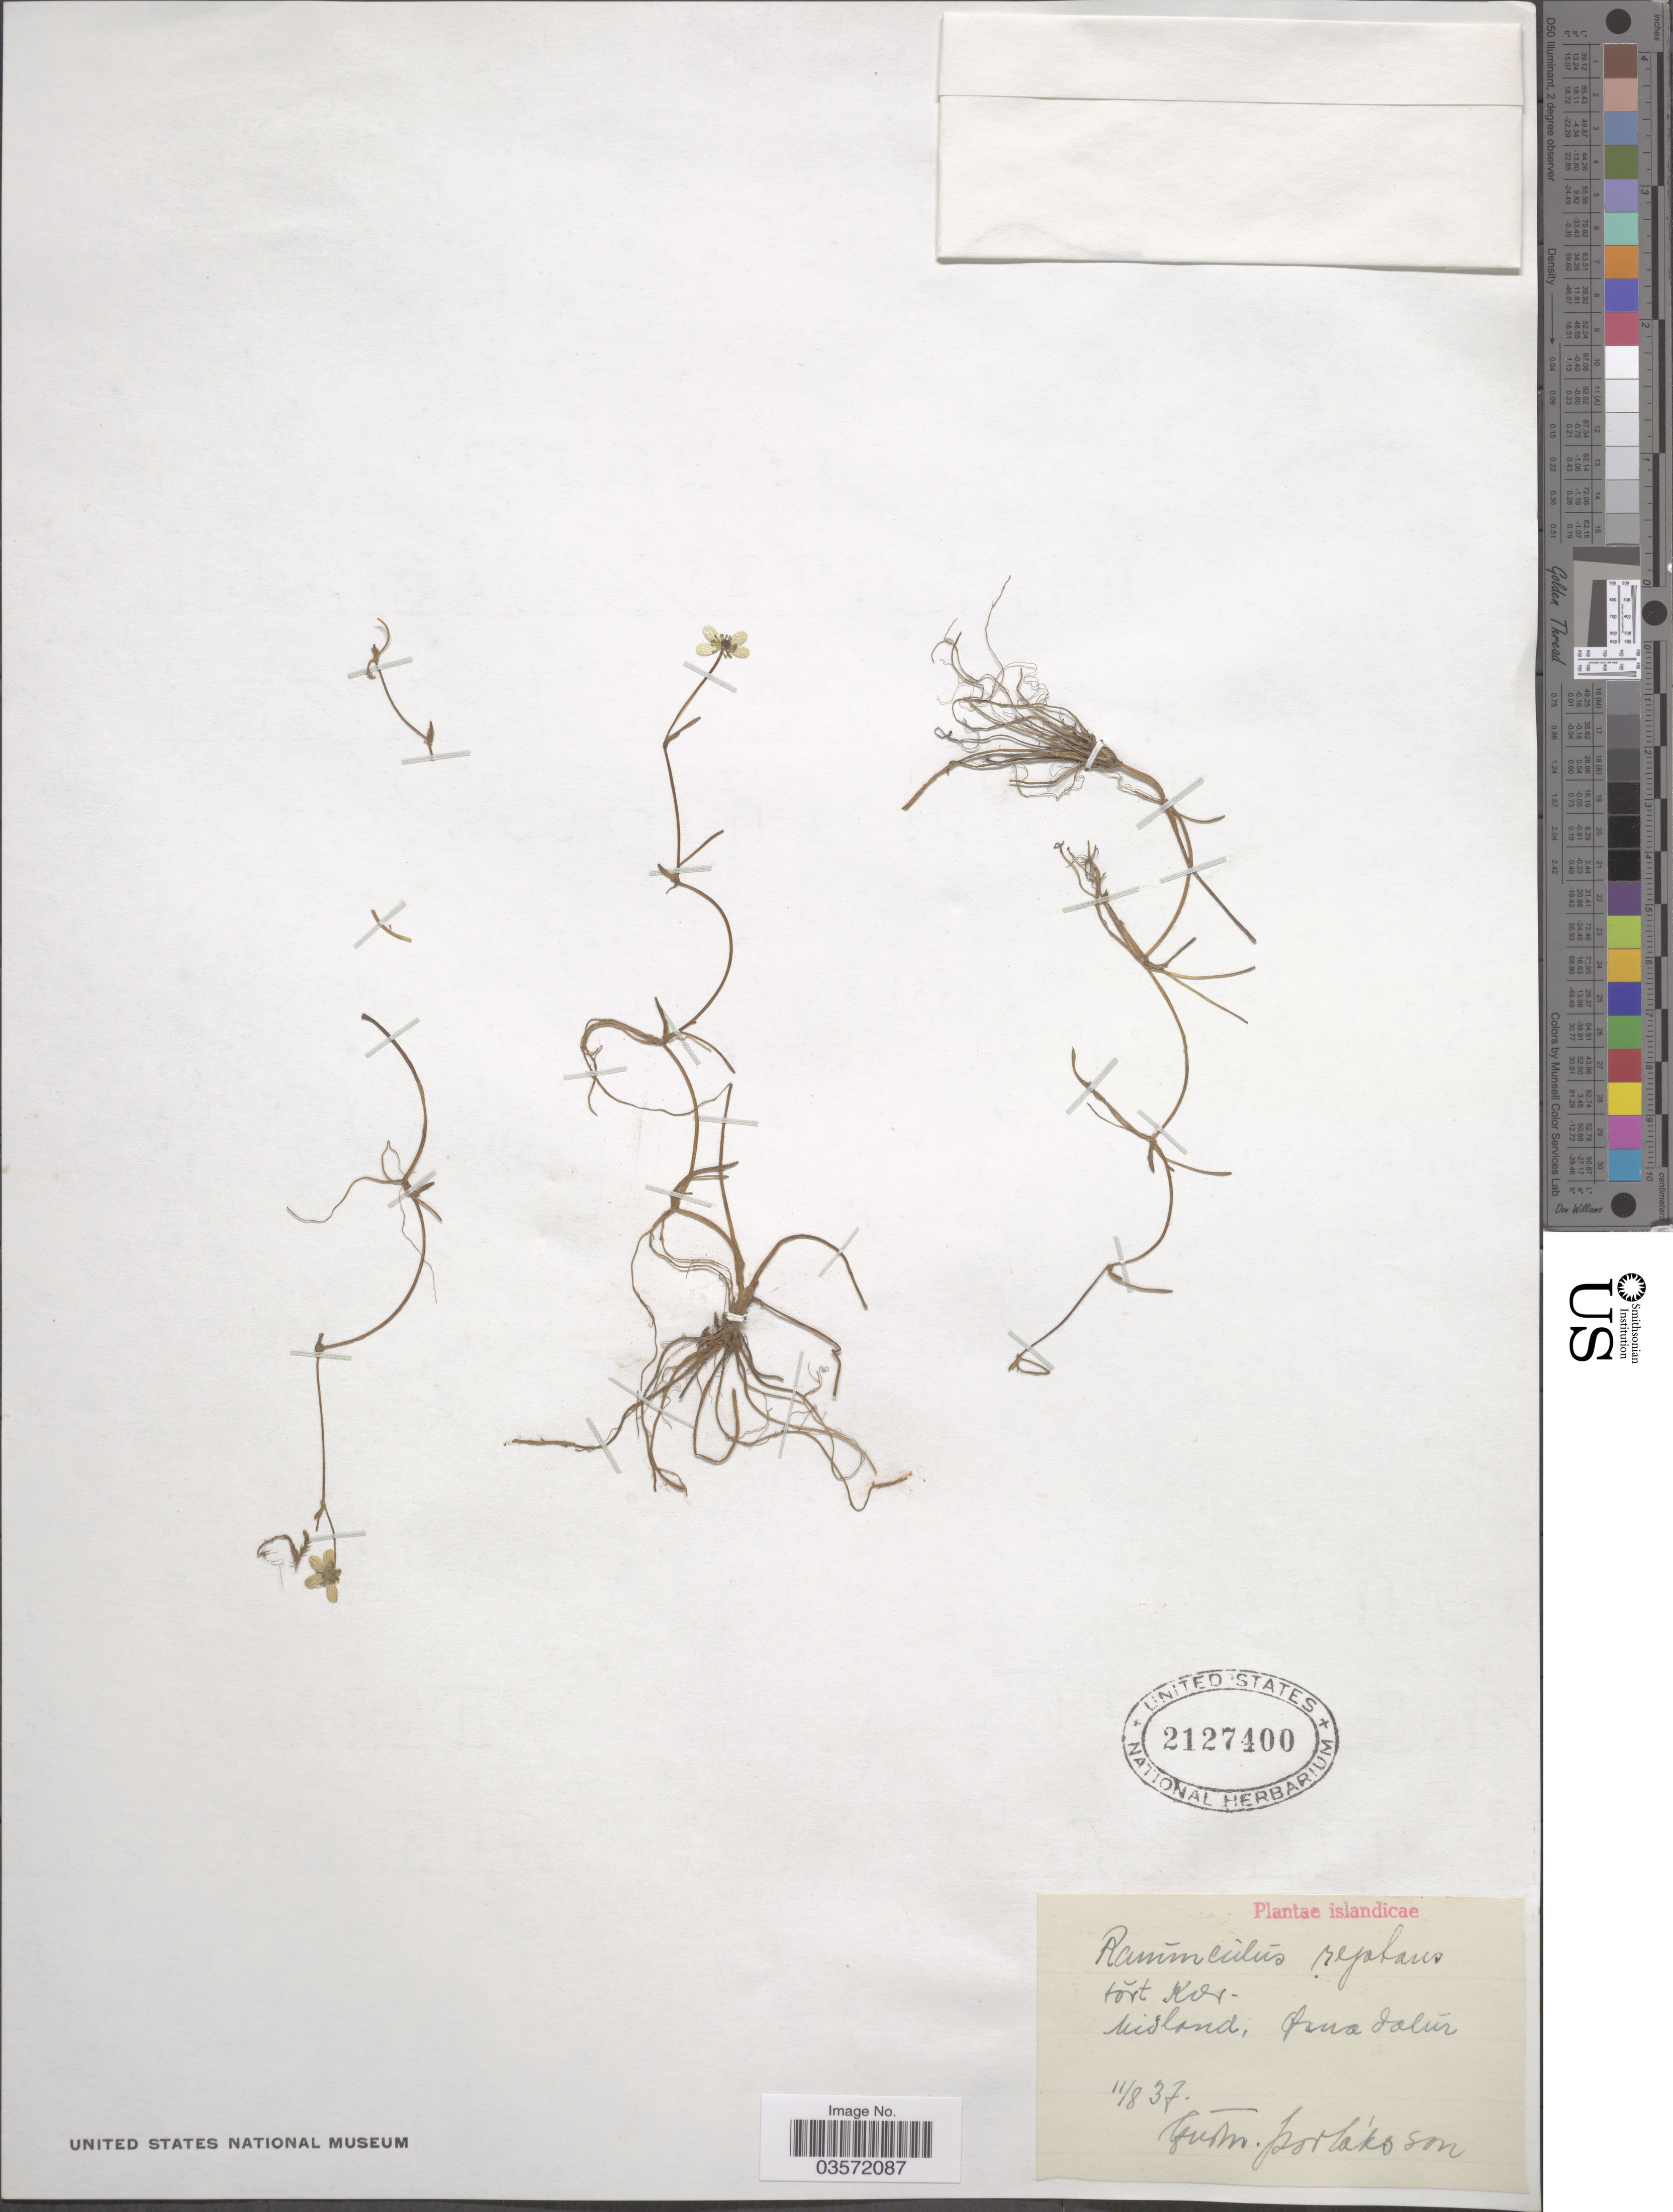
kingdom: Plantae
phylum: Tracheophyta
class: Magnoliopsida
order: Ranunculales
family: Ranunculaceae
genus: Ranunculus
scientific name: Ranunculus reptans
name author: L.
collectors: G. Porlaksson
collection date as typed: Transcribed d/m/y: 11/8/37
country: Iceland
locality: Midland, Öxnadalur.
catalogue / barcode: US 2127400